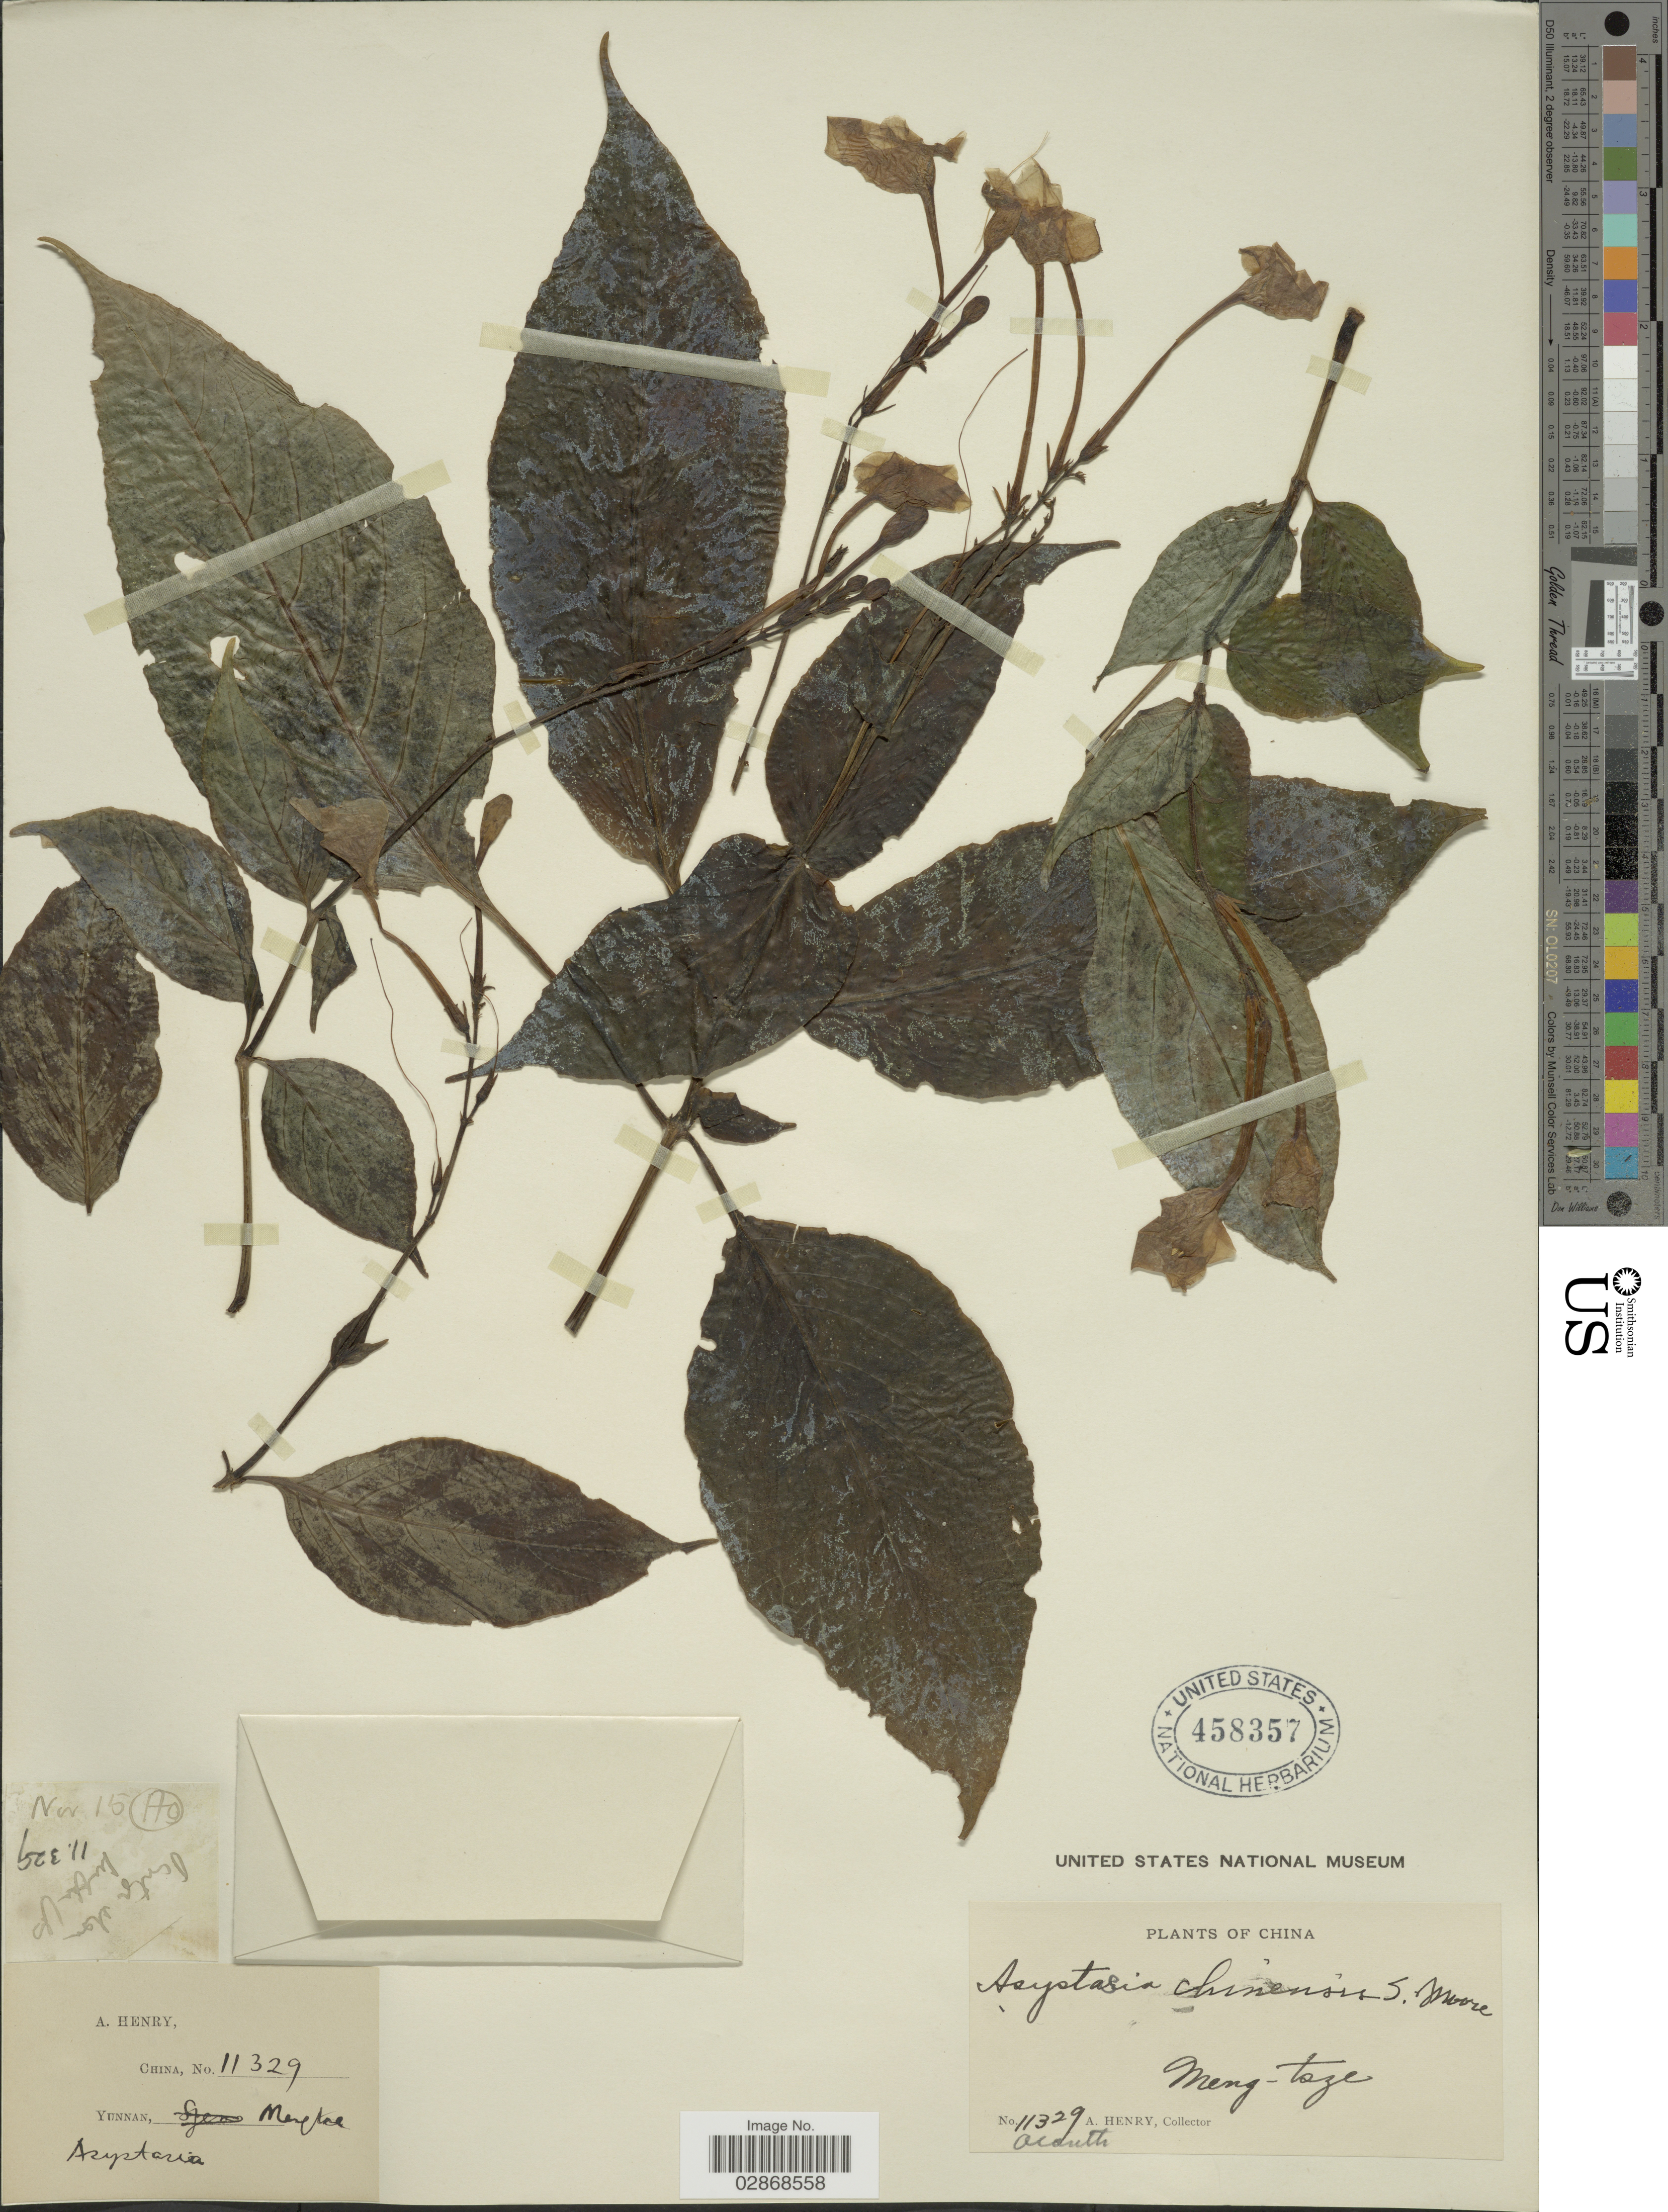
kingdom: Plantae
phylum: Tracheophyta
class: Magnoliopsida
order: Lamiales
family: Acanthaceae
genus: Asystasia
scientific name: Asystasia chinensis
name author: S. Moore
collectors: A. Henry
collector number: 11329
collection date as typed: Transcribed d/m/y: /11/15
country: China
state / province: Yunnan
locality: Meng-tsze.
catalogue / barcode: US 458357